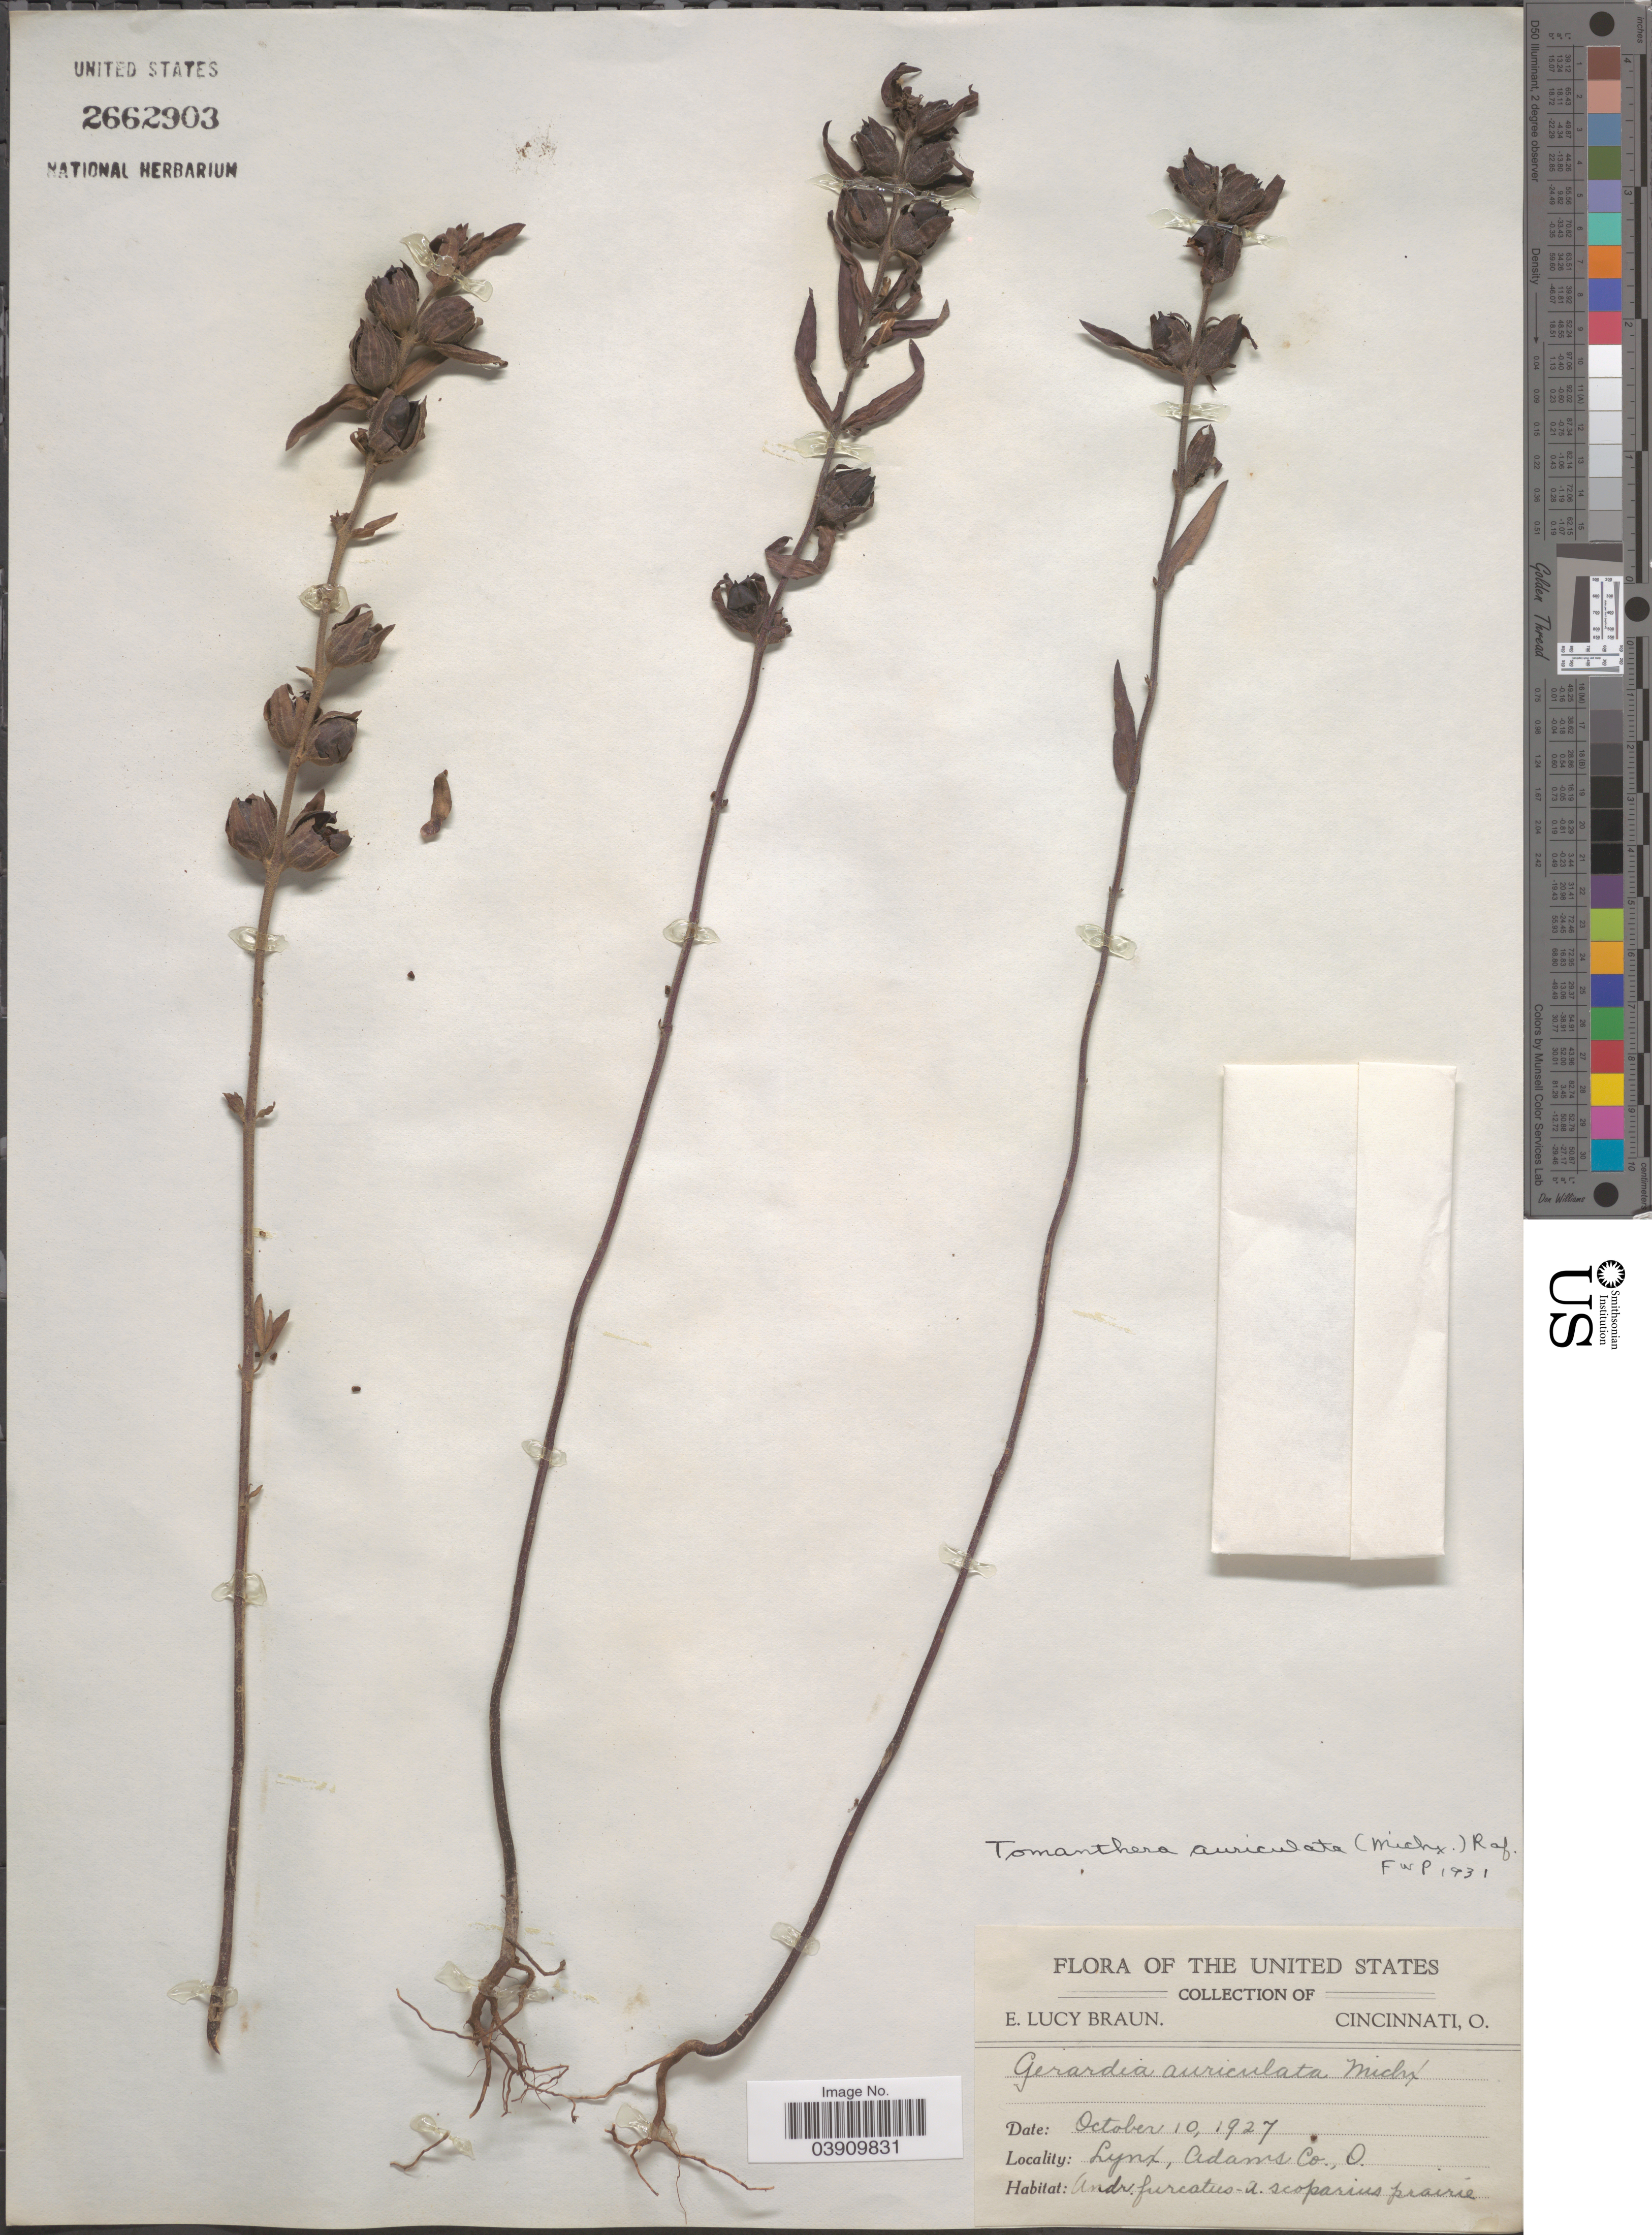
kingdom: Plantae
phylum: Tracheophyta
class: Magnoliopsida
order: Lamiales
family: Orobanchaceae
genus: Tomanthera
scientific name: Tomanthera auriculata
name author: (Michx.) Raf.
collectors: E. L. Braun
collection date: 1927-10-10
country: United States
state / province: Ohio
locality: Lynx, Adams Co.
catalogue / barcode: US 2662903